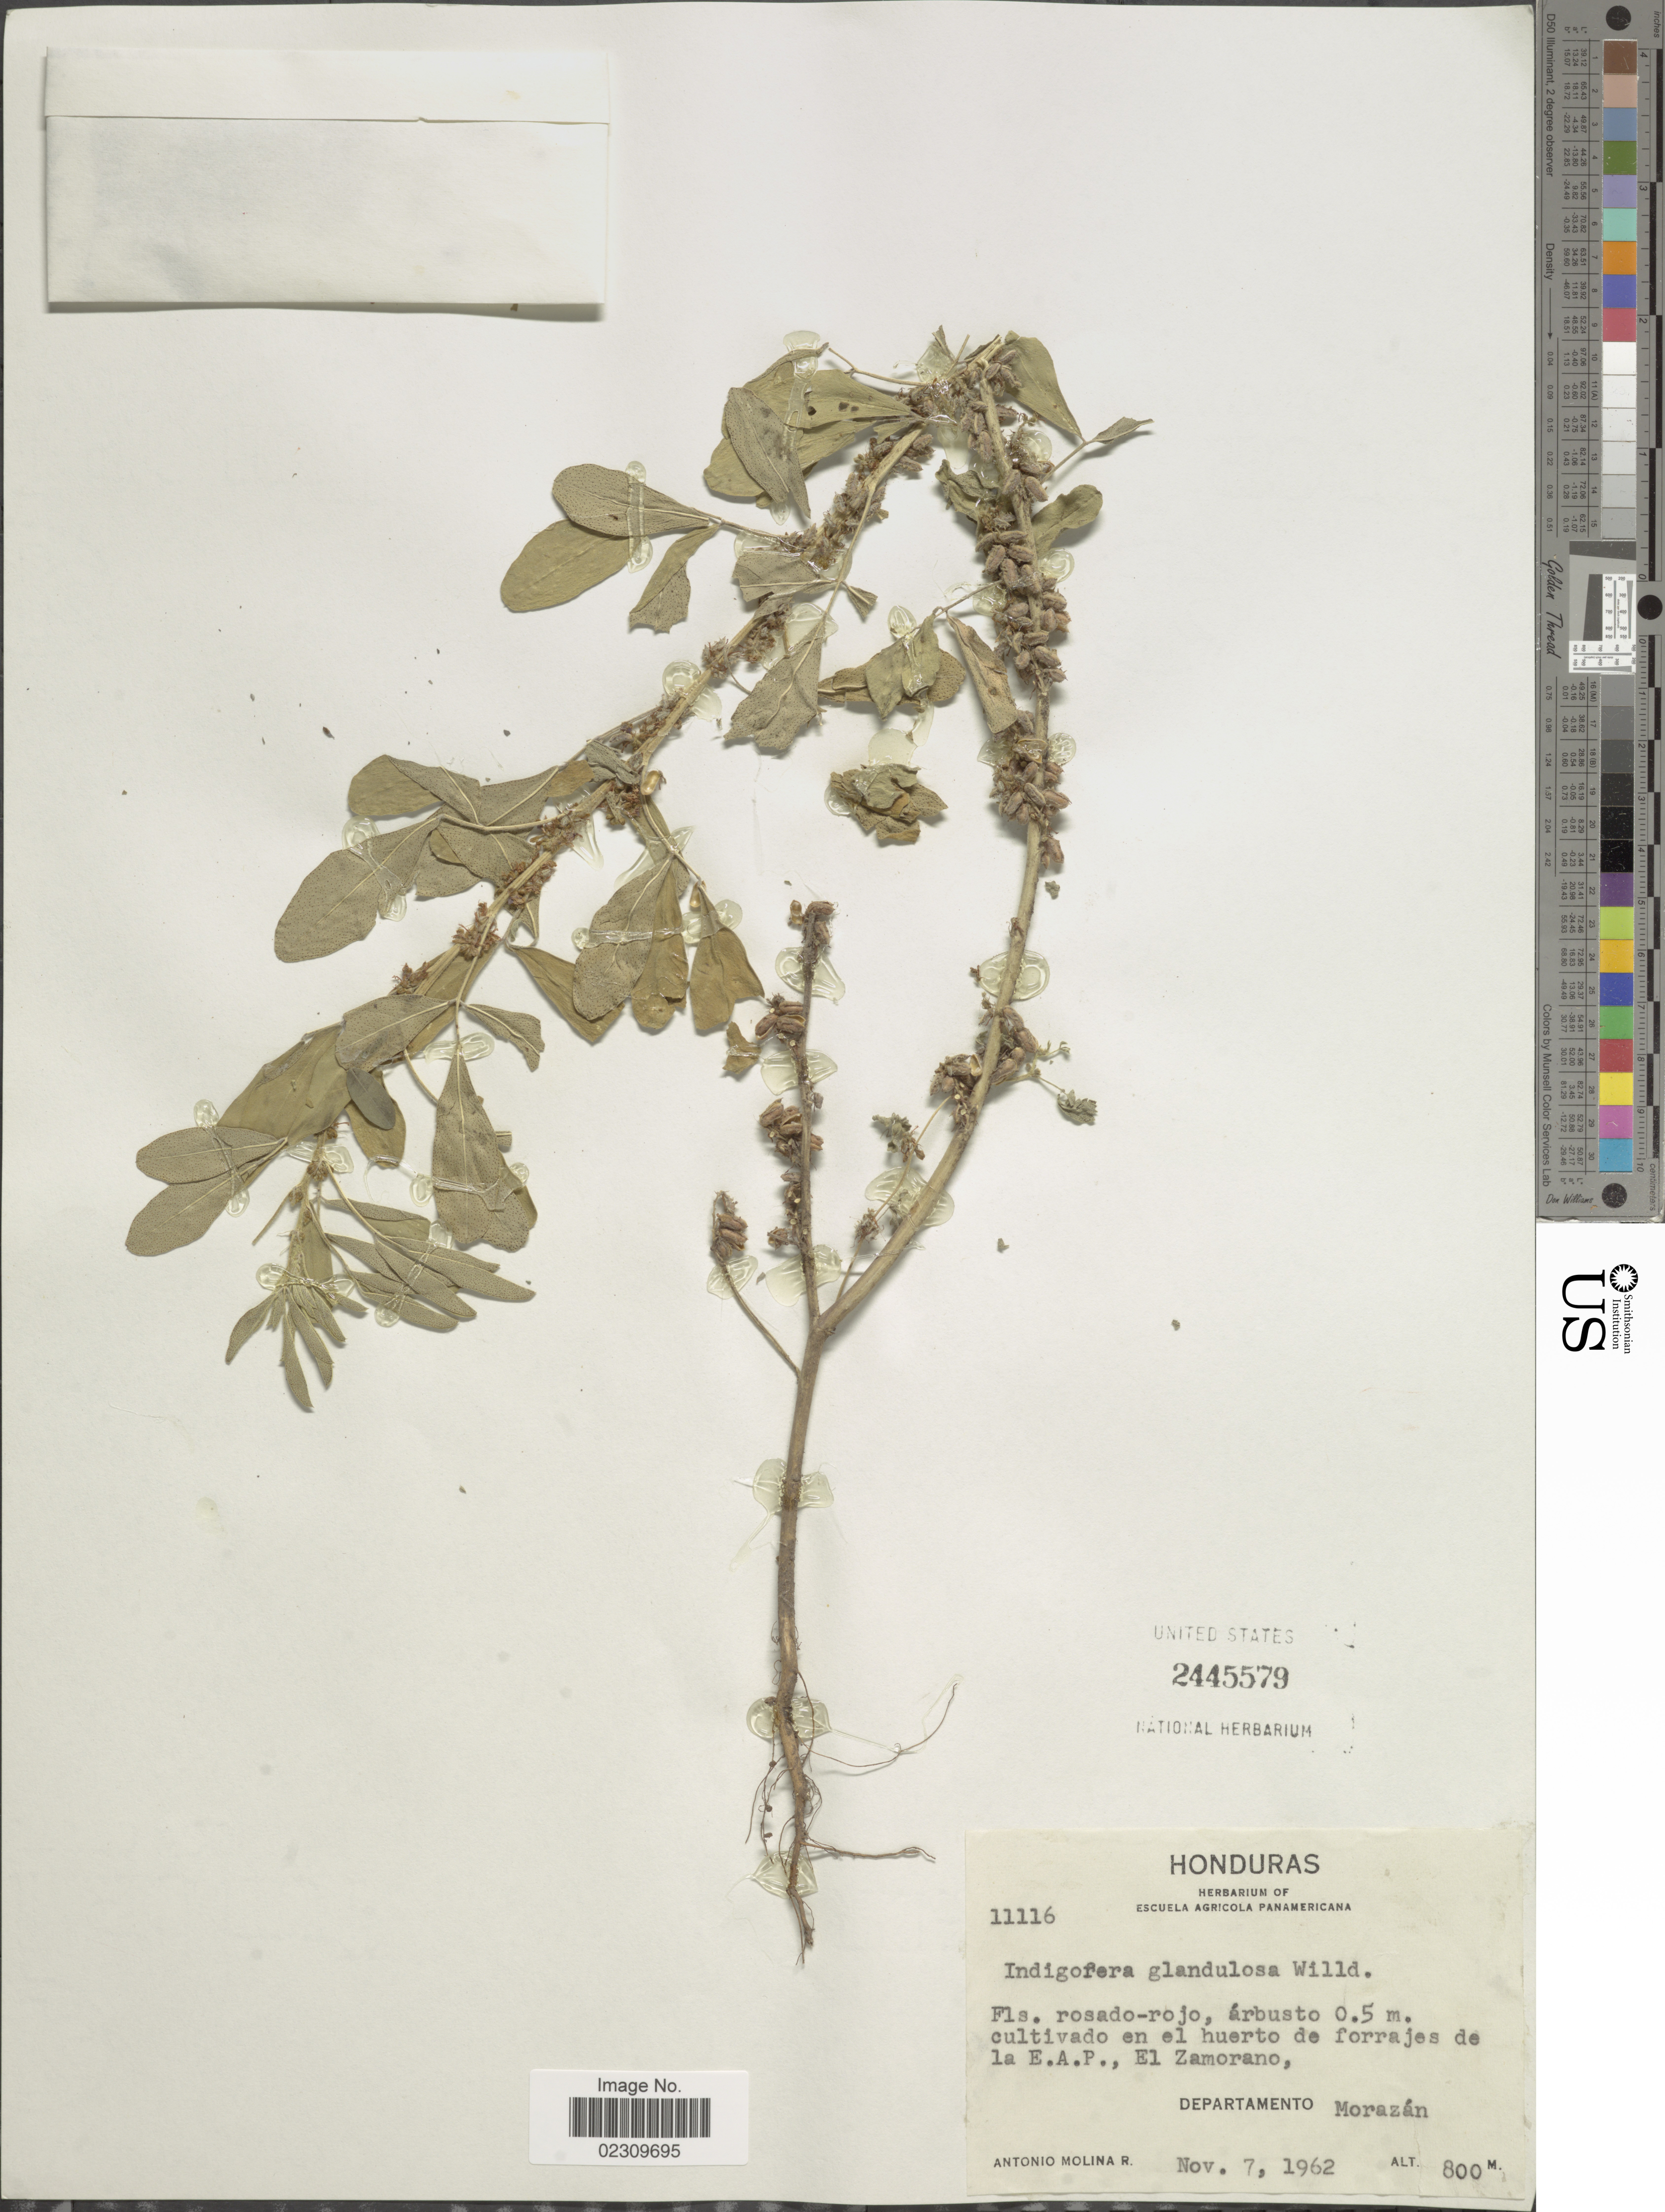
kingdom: Plantae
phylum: Tracheophyta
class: Magnoliopsida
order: Fabales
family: Fabaceae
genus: Indigofera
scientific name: Indigofera glandulosa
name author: Roxb. ex Willd.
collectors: A. Molina R.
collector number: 11116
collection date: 1962-11-07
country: Honduras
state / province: Fco. Morazán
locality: Cultivadoi en el huerto de forrajes de la E.A.P., El Zamorano, Departamento Morazán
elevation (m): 800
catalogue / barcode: US 2445579